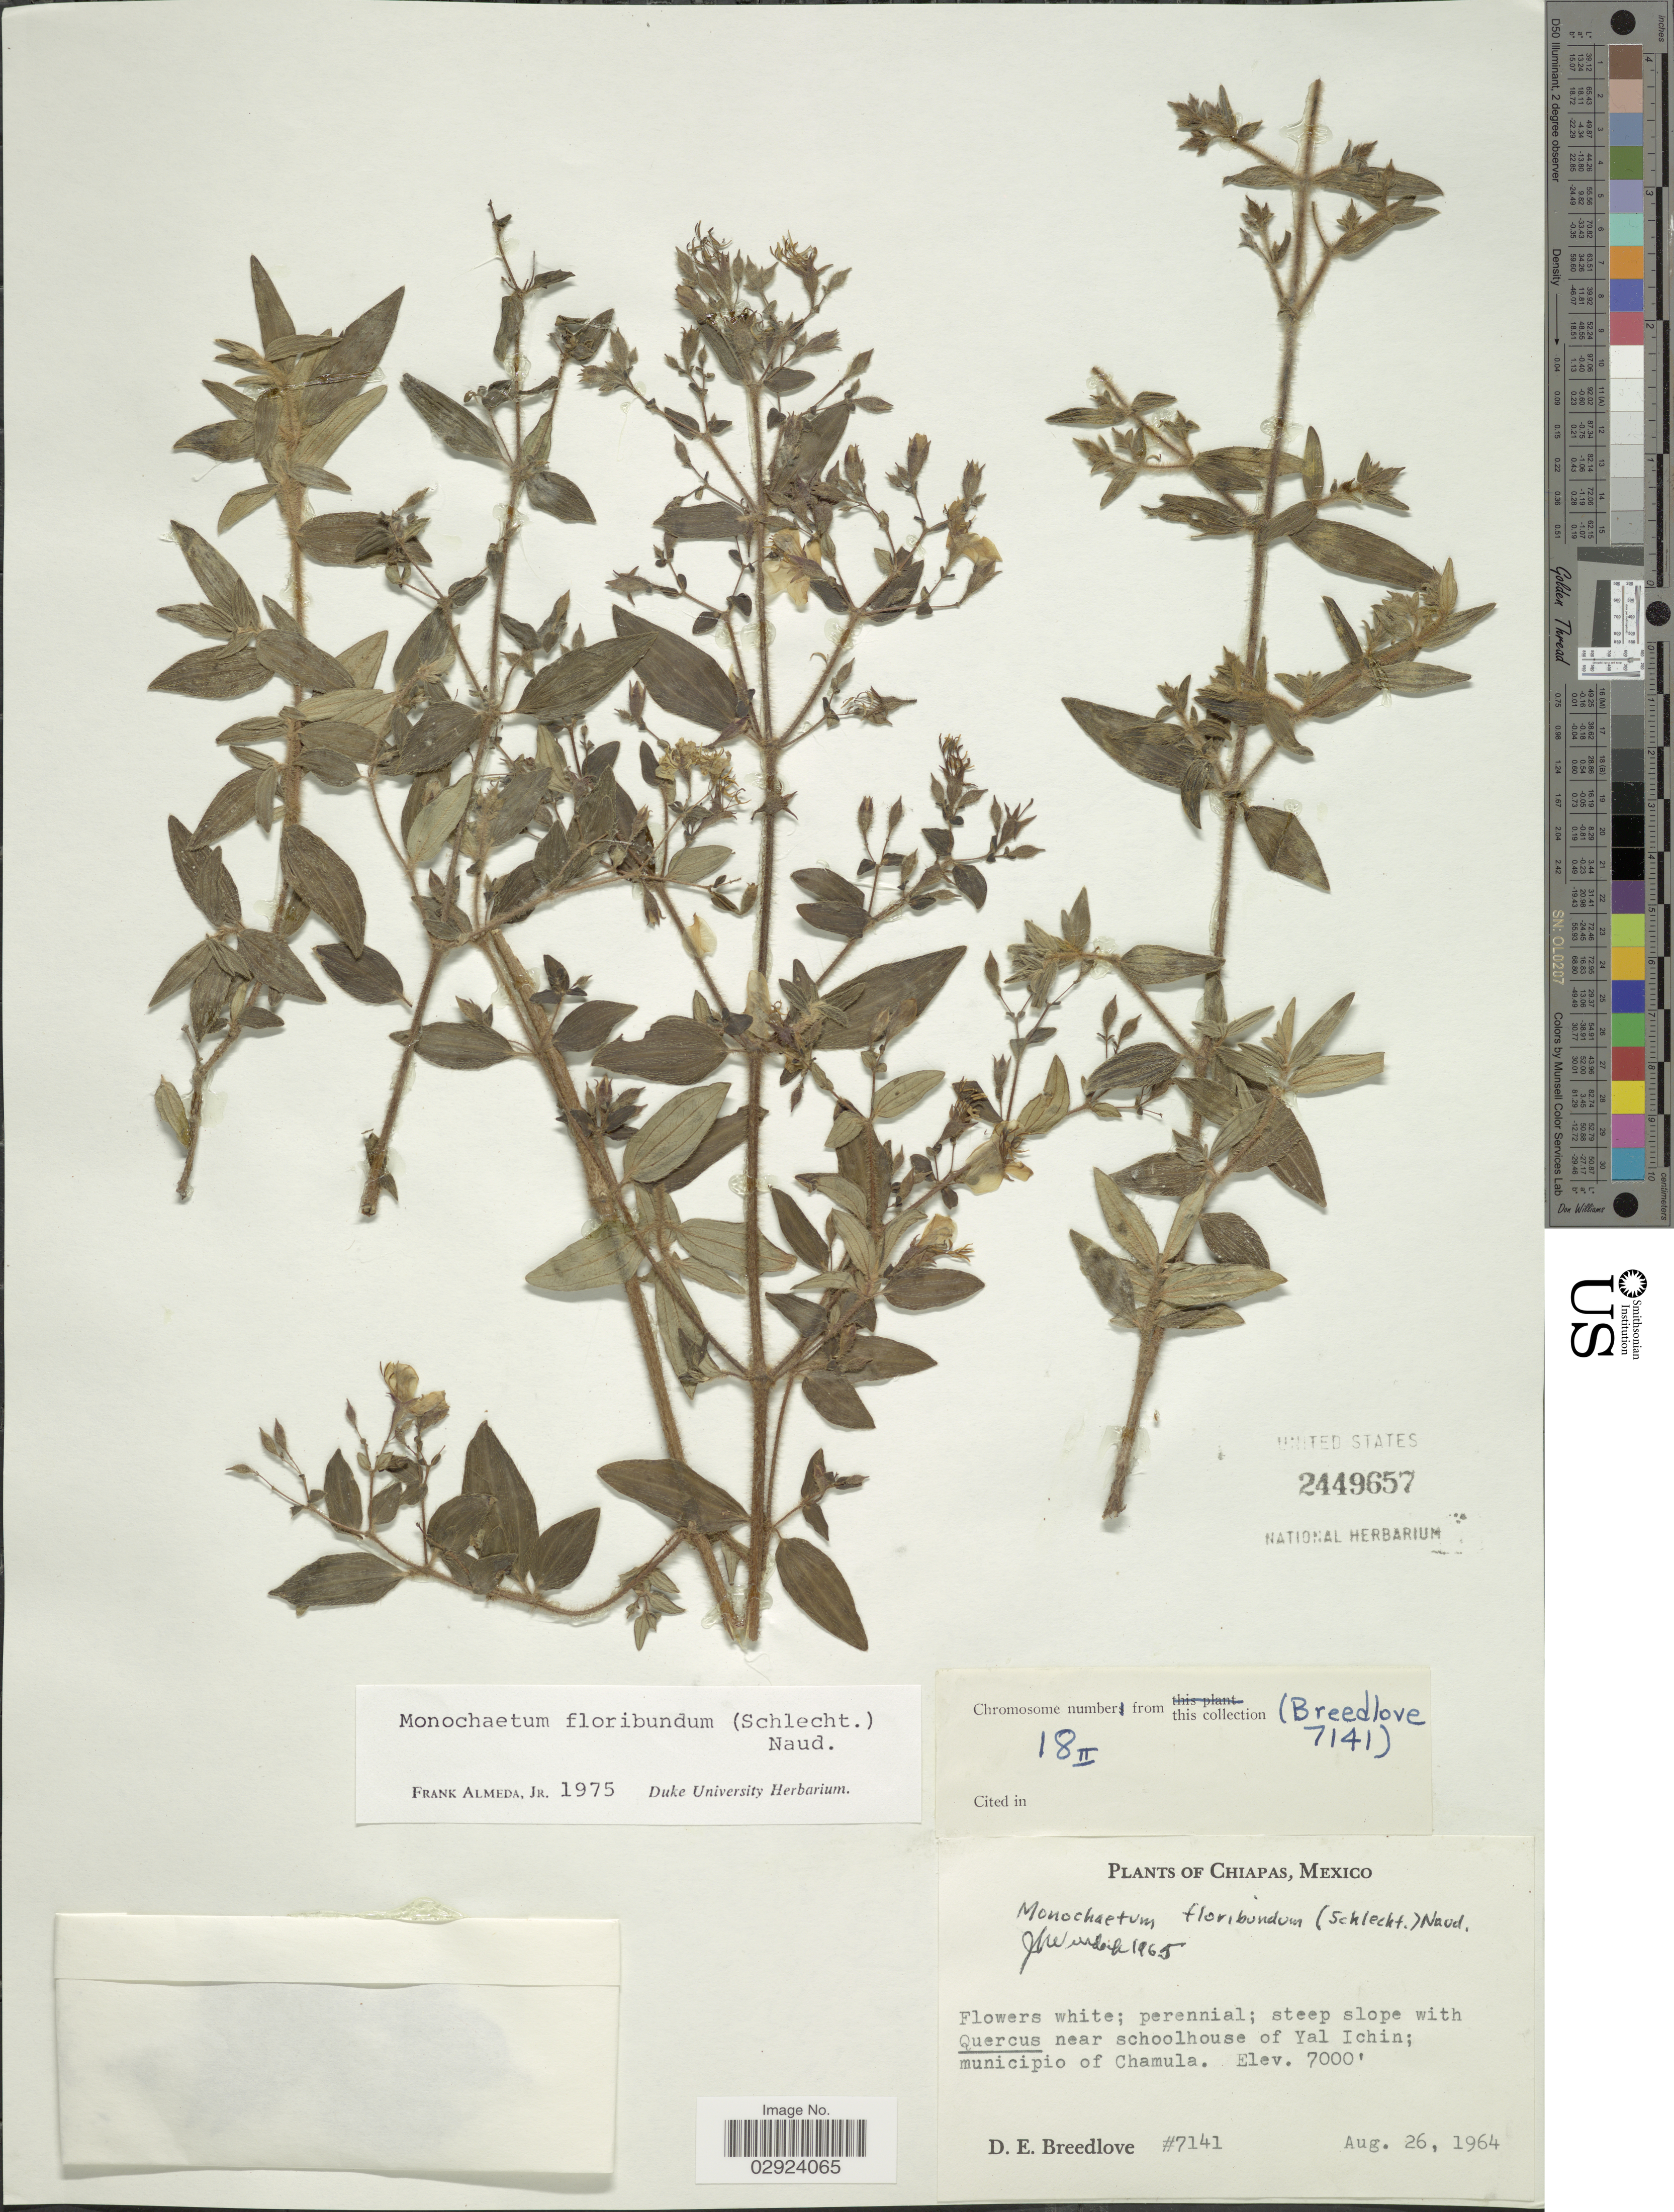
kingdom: Plantae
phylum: Tracheophyta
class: Magnoliopsida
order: Myrtales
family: Melastomataceae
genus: Monochaetum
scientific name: Monochaetum floribundum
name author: (Schltdl.) Naudin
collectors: D. E. Breedlove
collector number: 7141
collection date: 1964-08-26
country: Mexico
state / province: Chiapas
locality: Steep slope near schoolhouse of Yal Ichin. Municipio Chamula.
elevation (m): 2134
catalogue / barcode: US 2449657